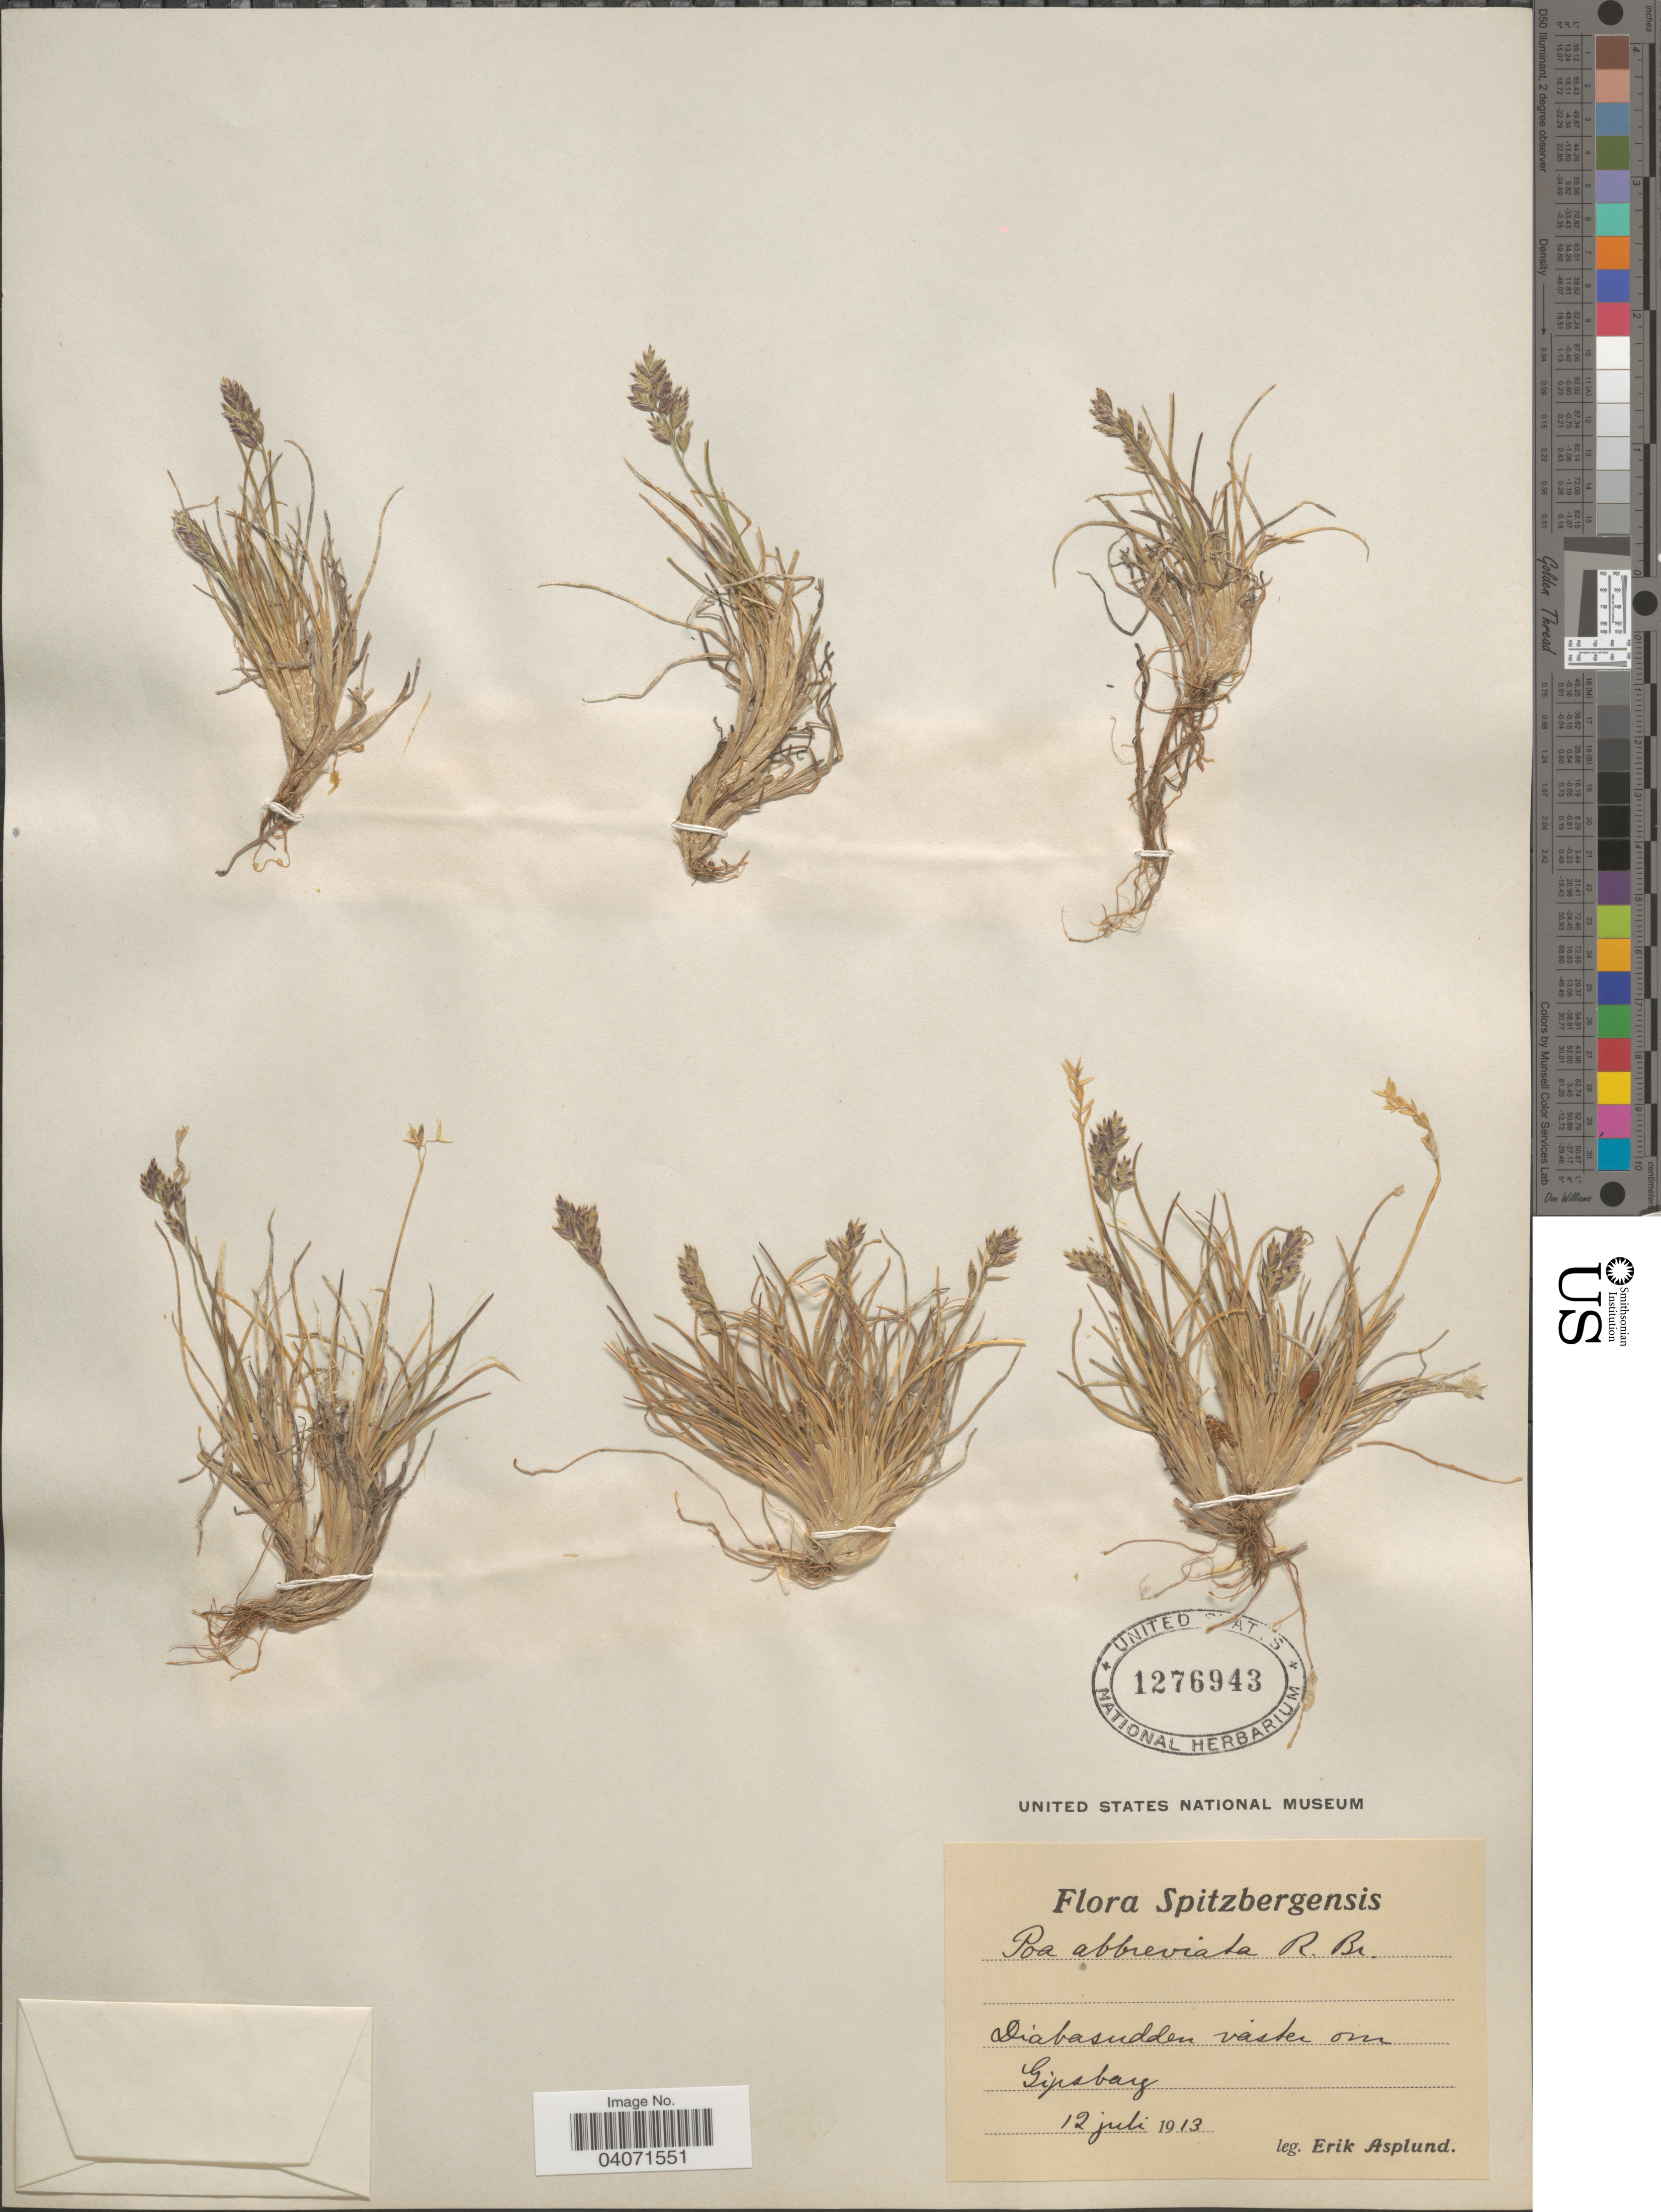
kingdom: Plantae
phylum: Tracheophyta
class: Liliopsida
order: Poales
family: Poaceae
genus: Poa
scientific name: Poa abbreviata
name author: R. Br.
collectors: E. Asplund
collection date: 1913-07-12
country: Norway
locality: Spitzbergensis. Diabasudden vaster om Gipsbay.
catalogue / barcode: US 1276943